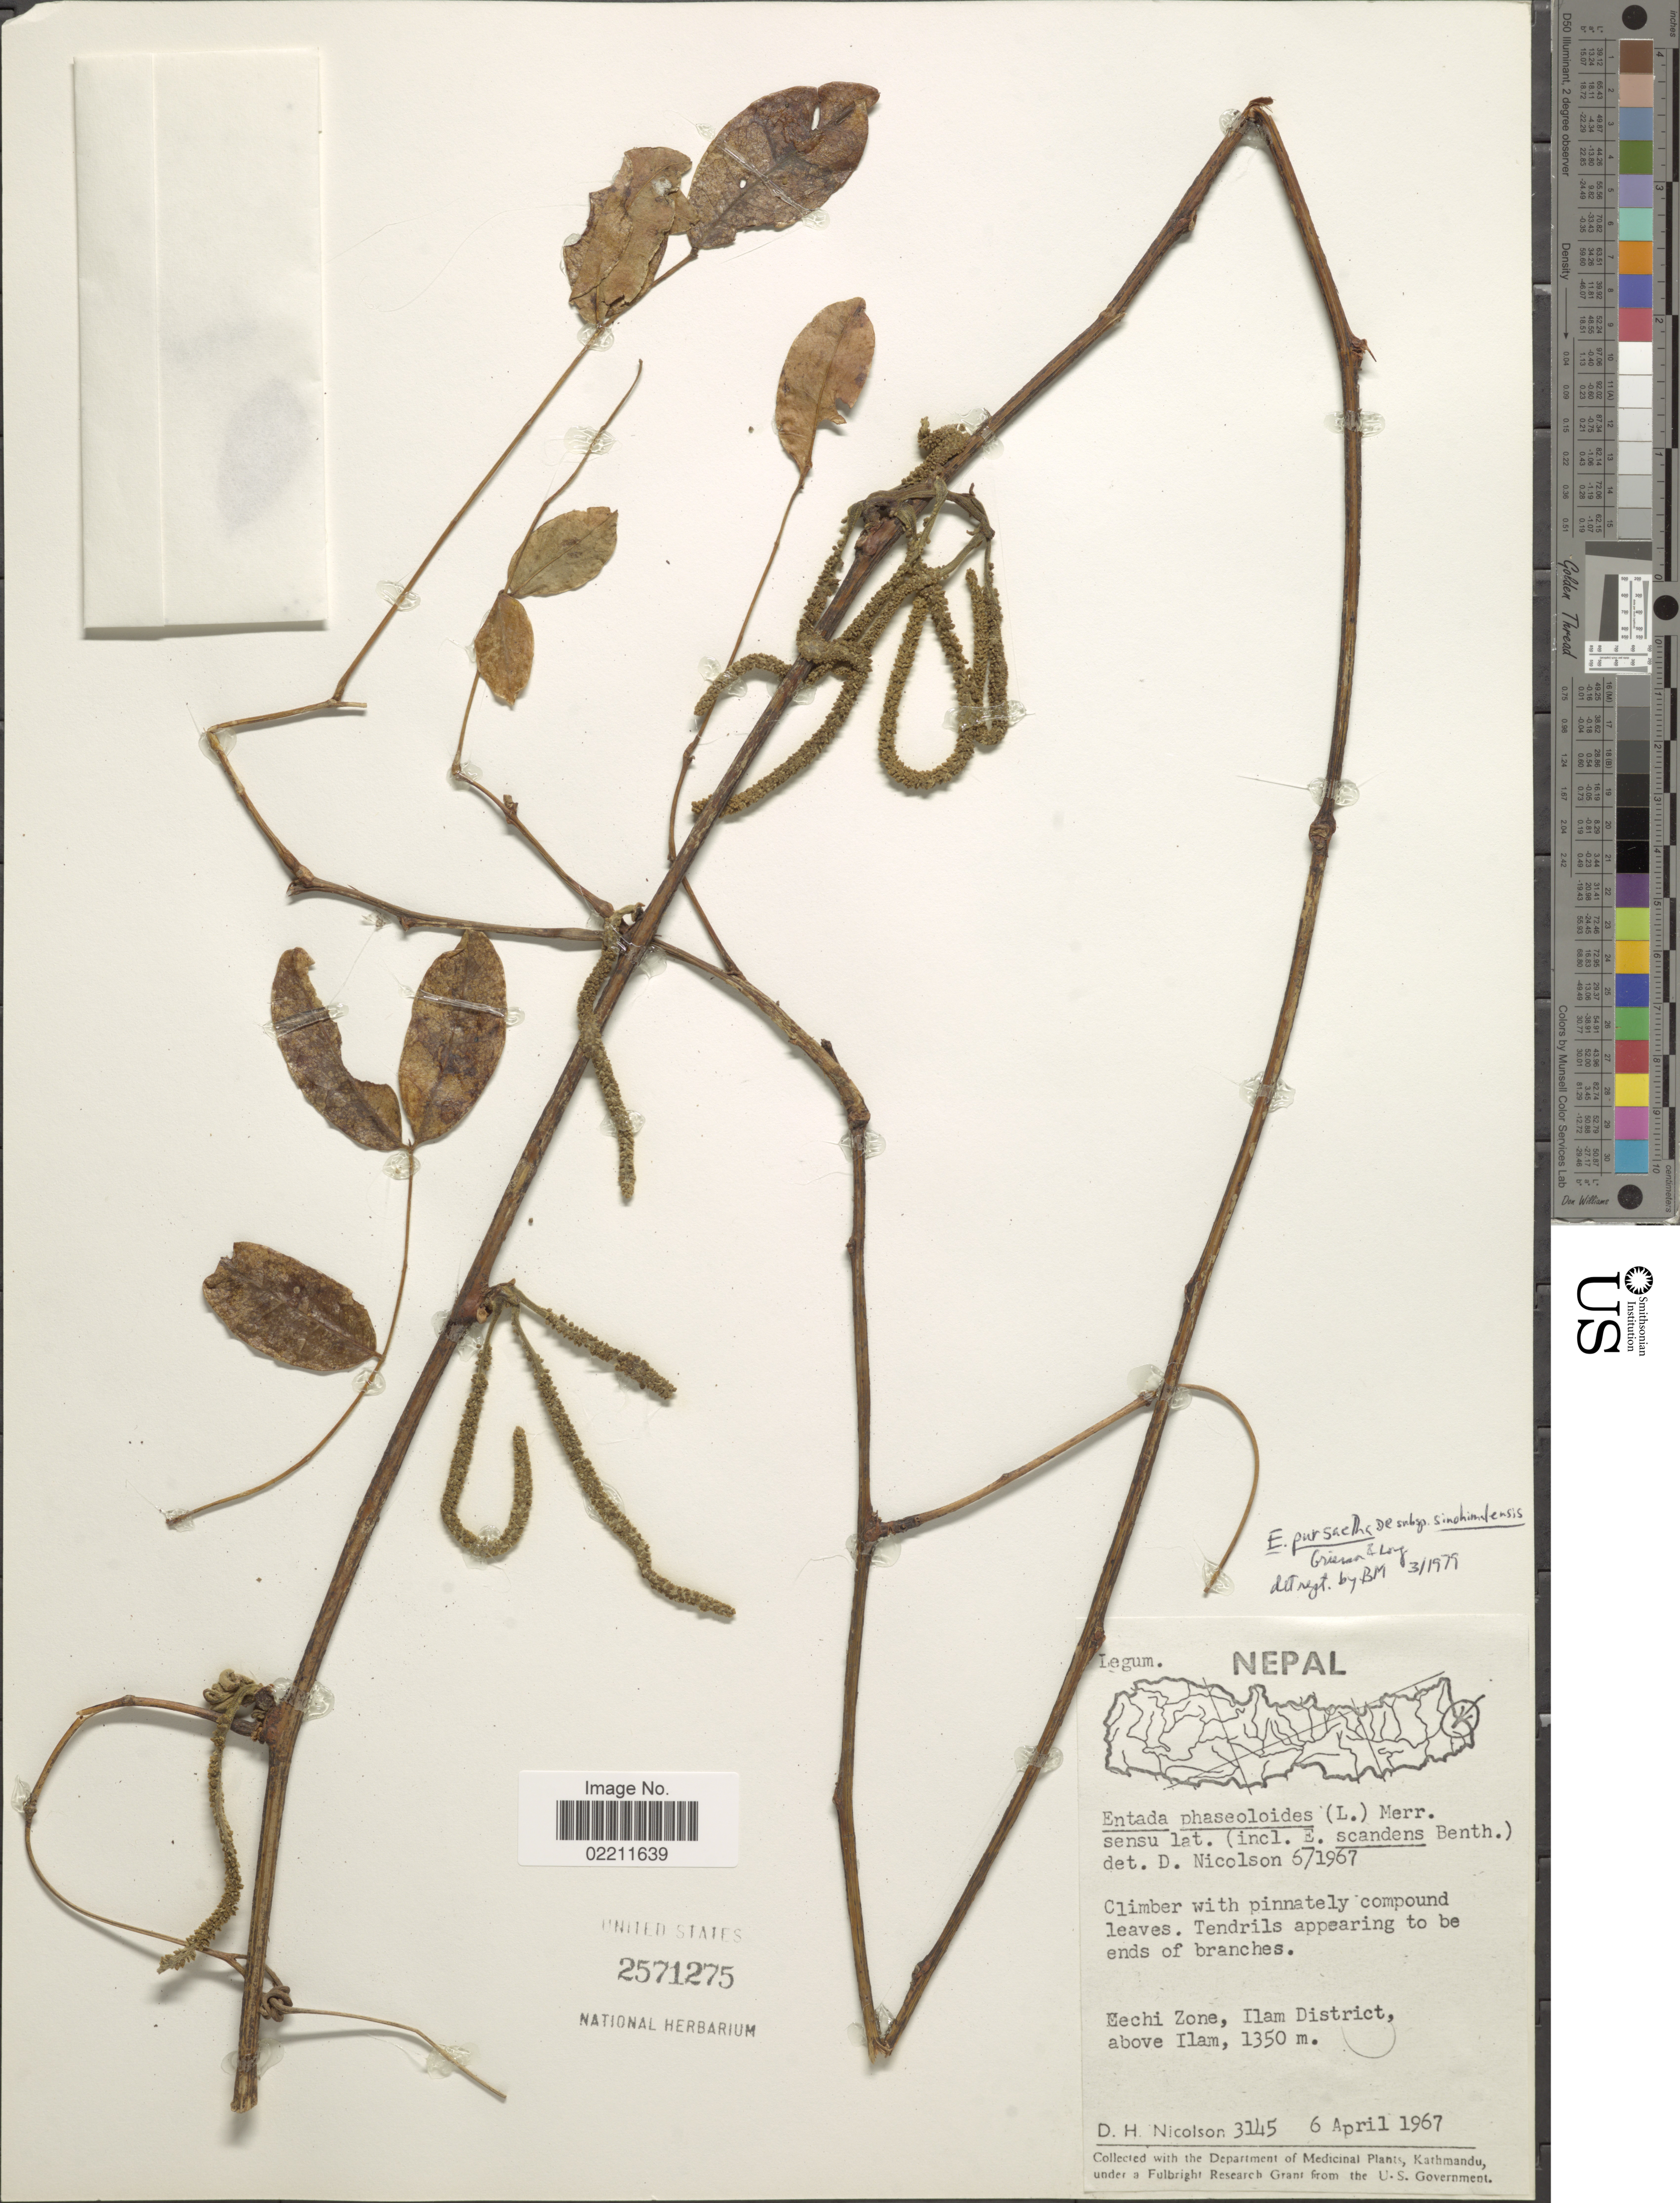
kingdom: Plantae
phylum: Tracheophyta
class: Magnoliopsida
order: Fabales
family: Fabaceae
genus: Entada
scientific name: Entada phaseoloides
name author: (L.) Merr.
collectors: D. H. Nicolson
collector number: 3145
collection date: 1967-04-06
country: Nepal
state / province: Mechi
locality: Mechi Zone, Ilam District, above Ilam.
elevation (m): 1350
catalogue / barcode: US 2571275